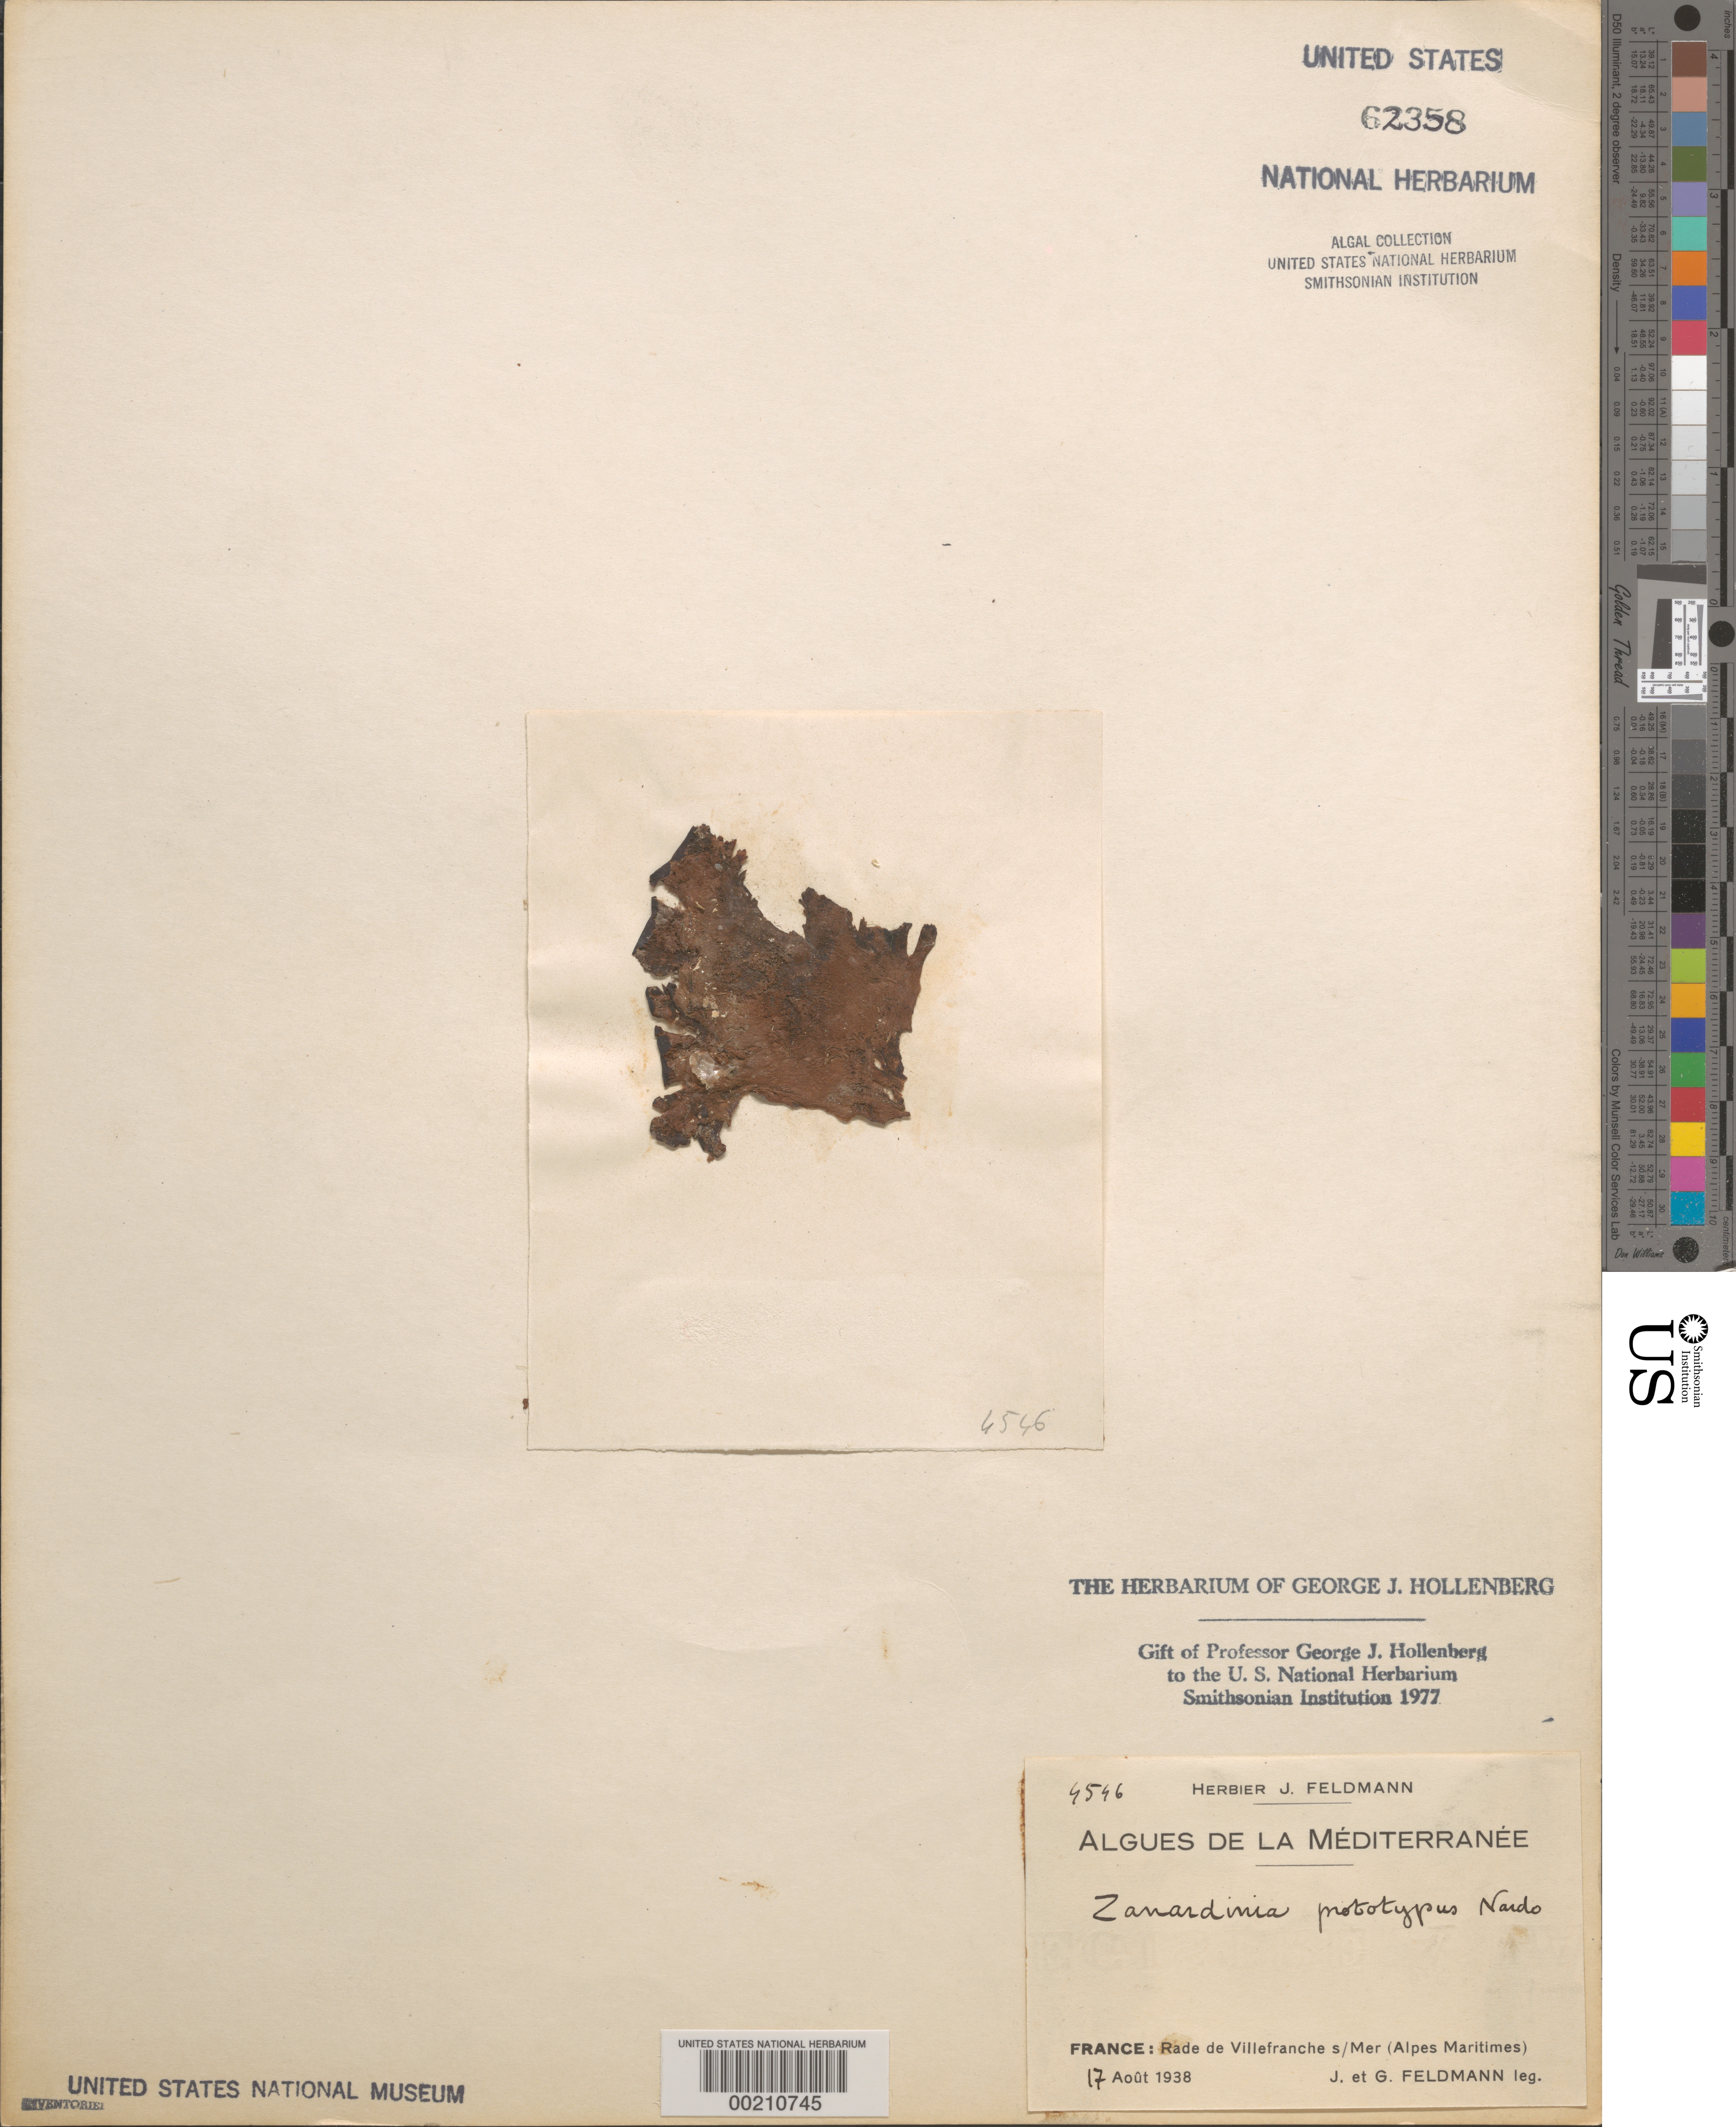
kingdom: Chromista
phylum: Ochrophyta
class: Phaeophyceae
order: Cutleriales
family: Cutleriaceae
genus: Zanardinia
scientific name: Zanardinia typus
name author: (Nardo) P.C. Silva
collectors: J. Feldmann & G. Feldmann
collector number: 4546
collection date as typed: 17 Aug 1938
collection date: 1938-08-17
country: France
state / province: Provence-Alpes-Côte d'Azur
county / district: Alpes-Maritimes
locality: Villefranche sur Mer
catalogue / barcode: US 62358